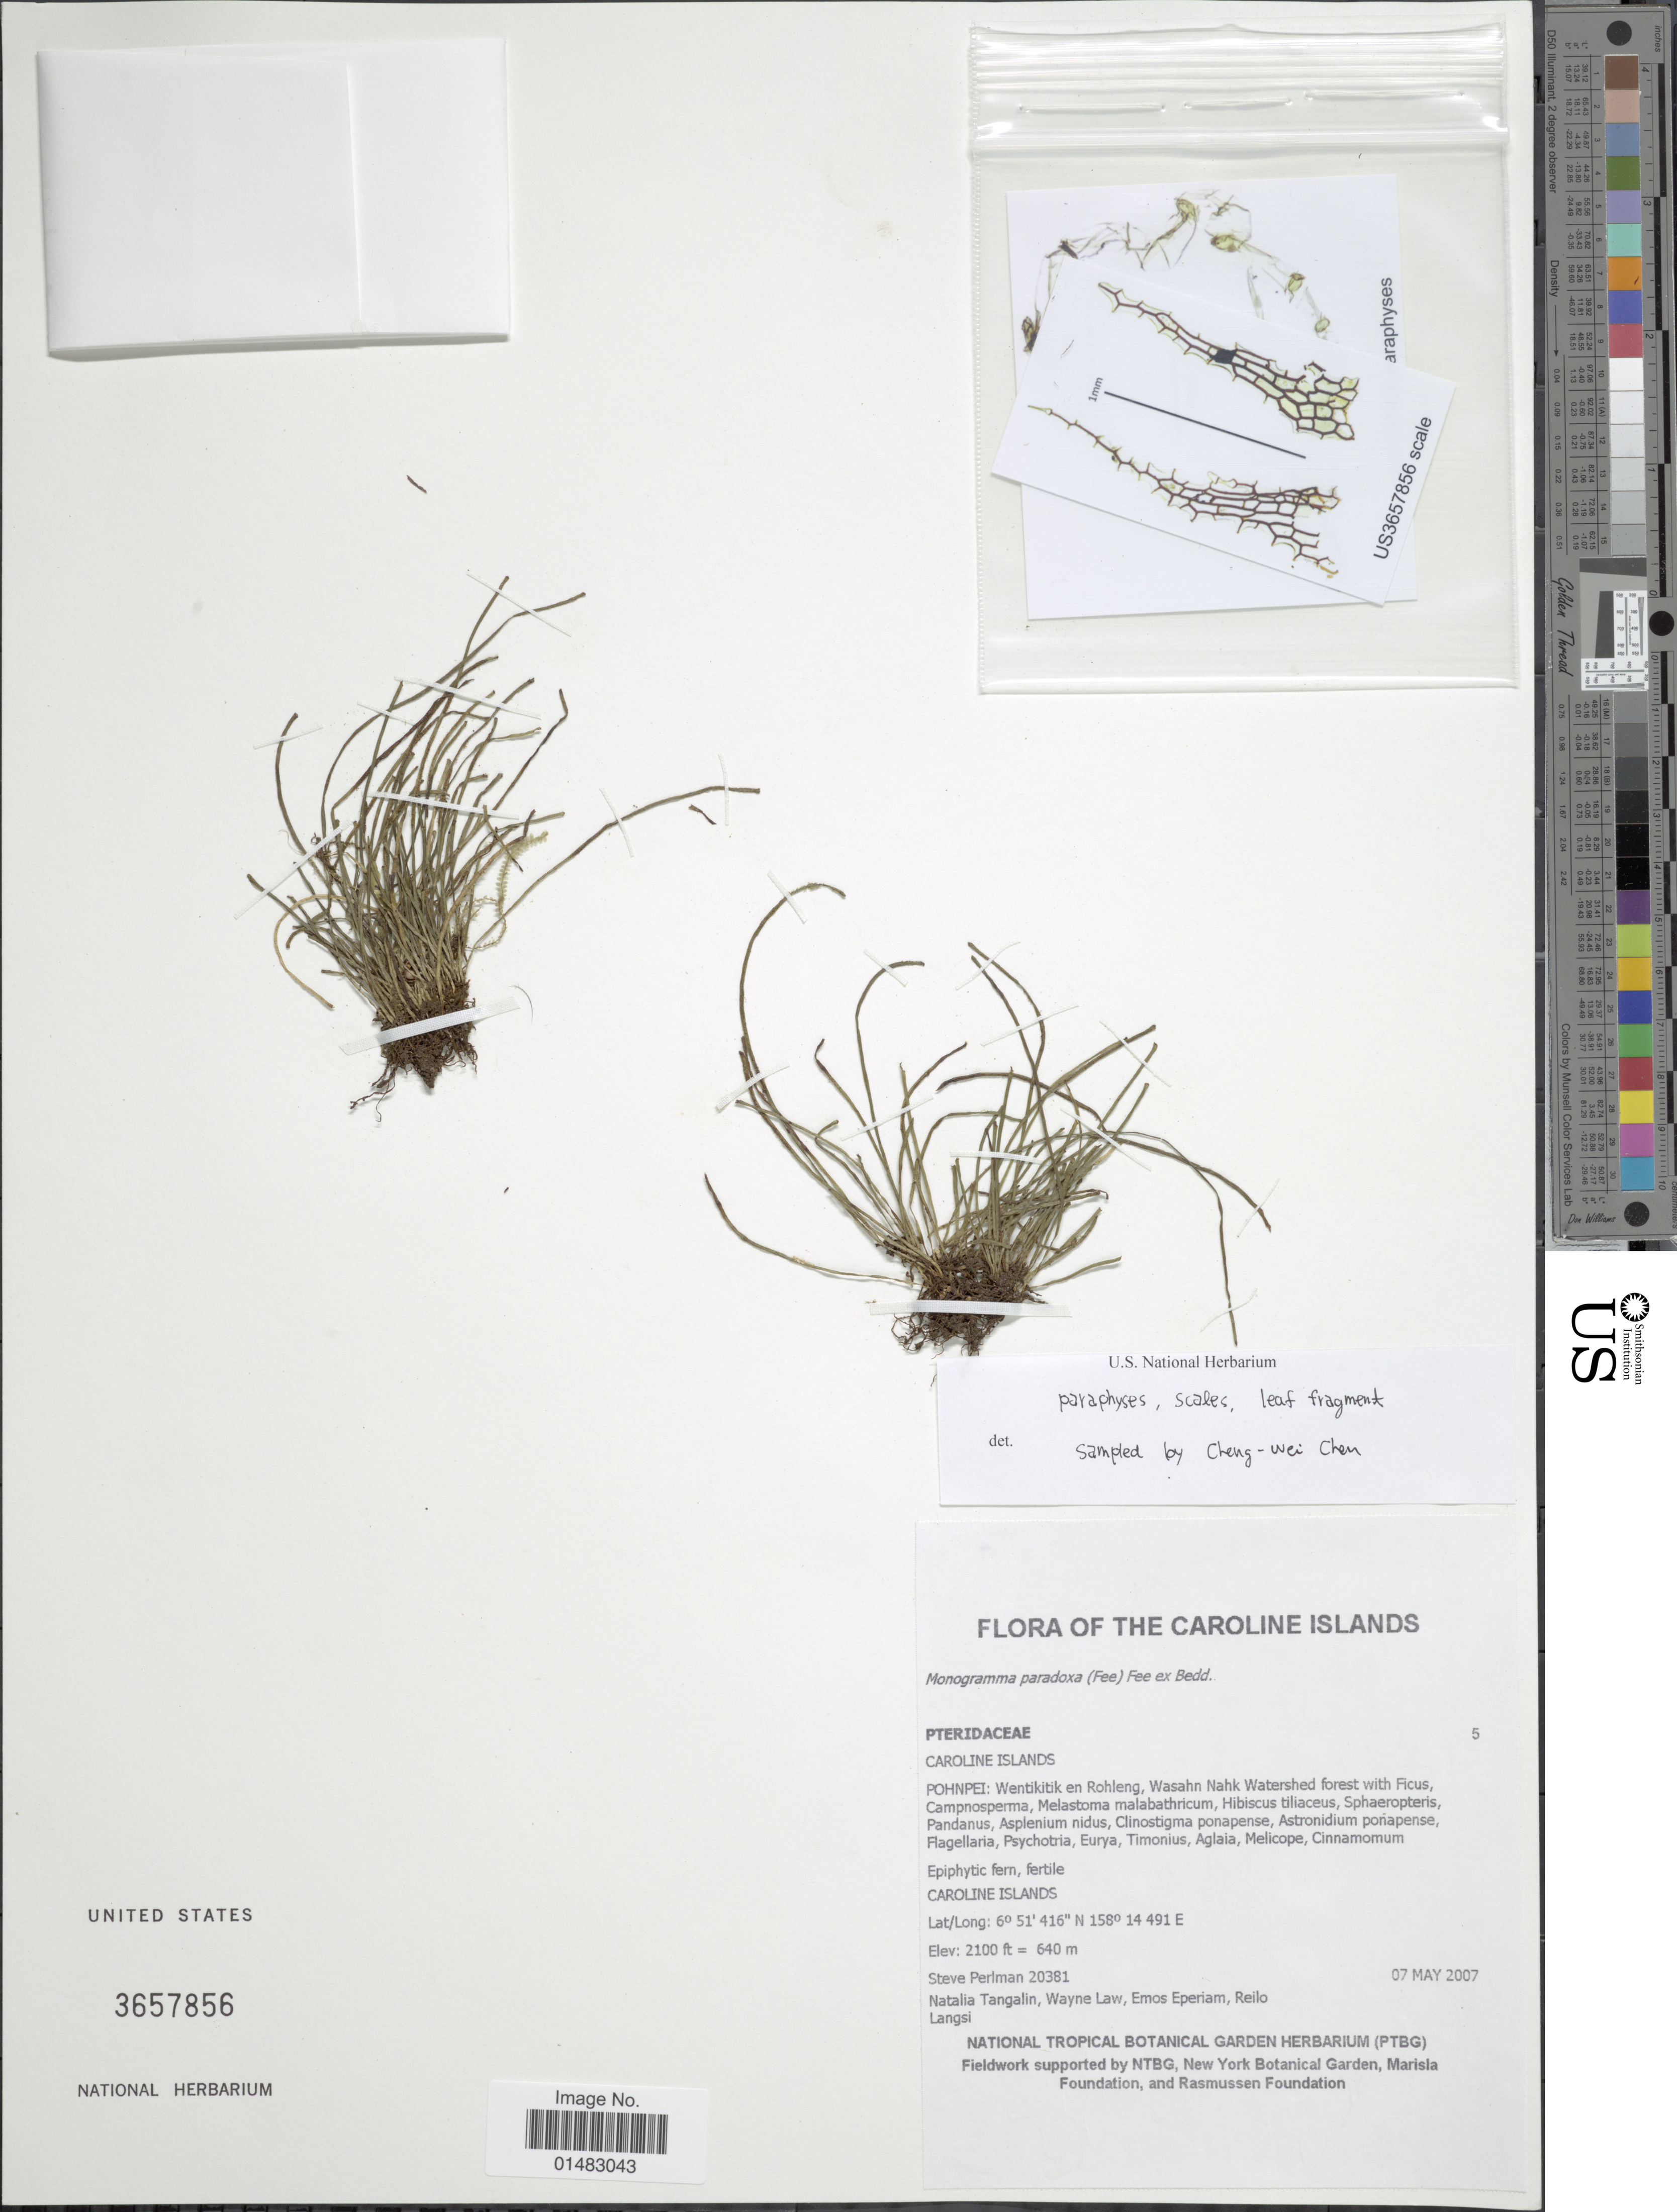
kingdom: Plantae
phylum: Tracheophyta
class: Polypodiopsida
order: Polypodiales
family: Pteridaceae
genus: Vaginularia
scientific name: Vaginularia paradoxa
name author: (Fée) Mett. ex Miq.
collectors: S. Perlman, N. Tangalin, W. Law, P. Eperiam & R. Langsi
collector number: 20381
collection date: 2007-05-07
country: Micronesia, Federated States of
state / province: Pohnpei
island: Pohnpei [Ponape]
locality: Caroline Island, Wentikitik en Rohleng, Wasahn Nahk Watershed forest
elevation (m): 640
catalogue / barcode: US 3657856